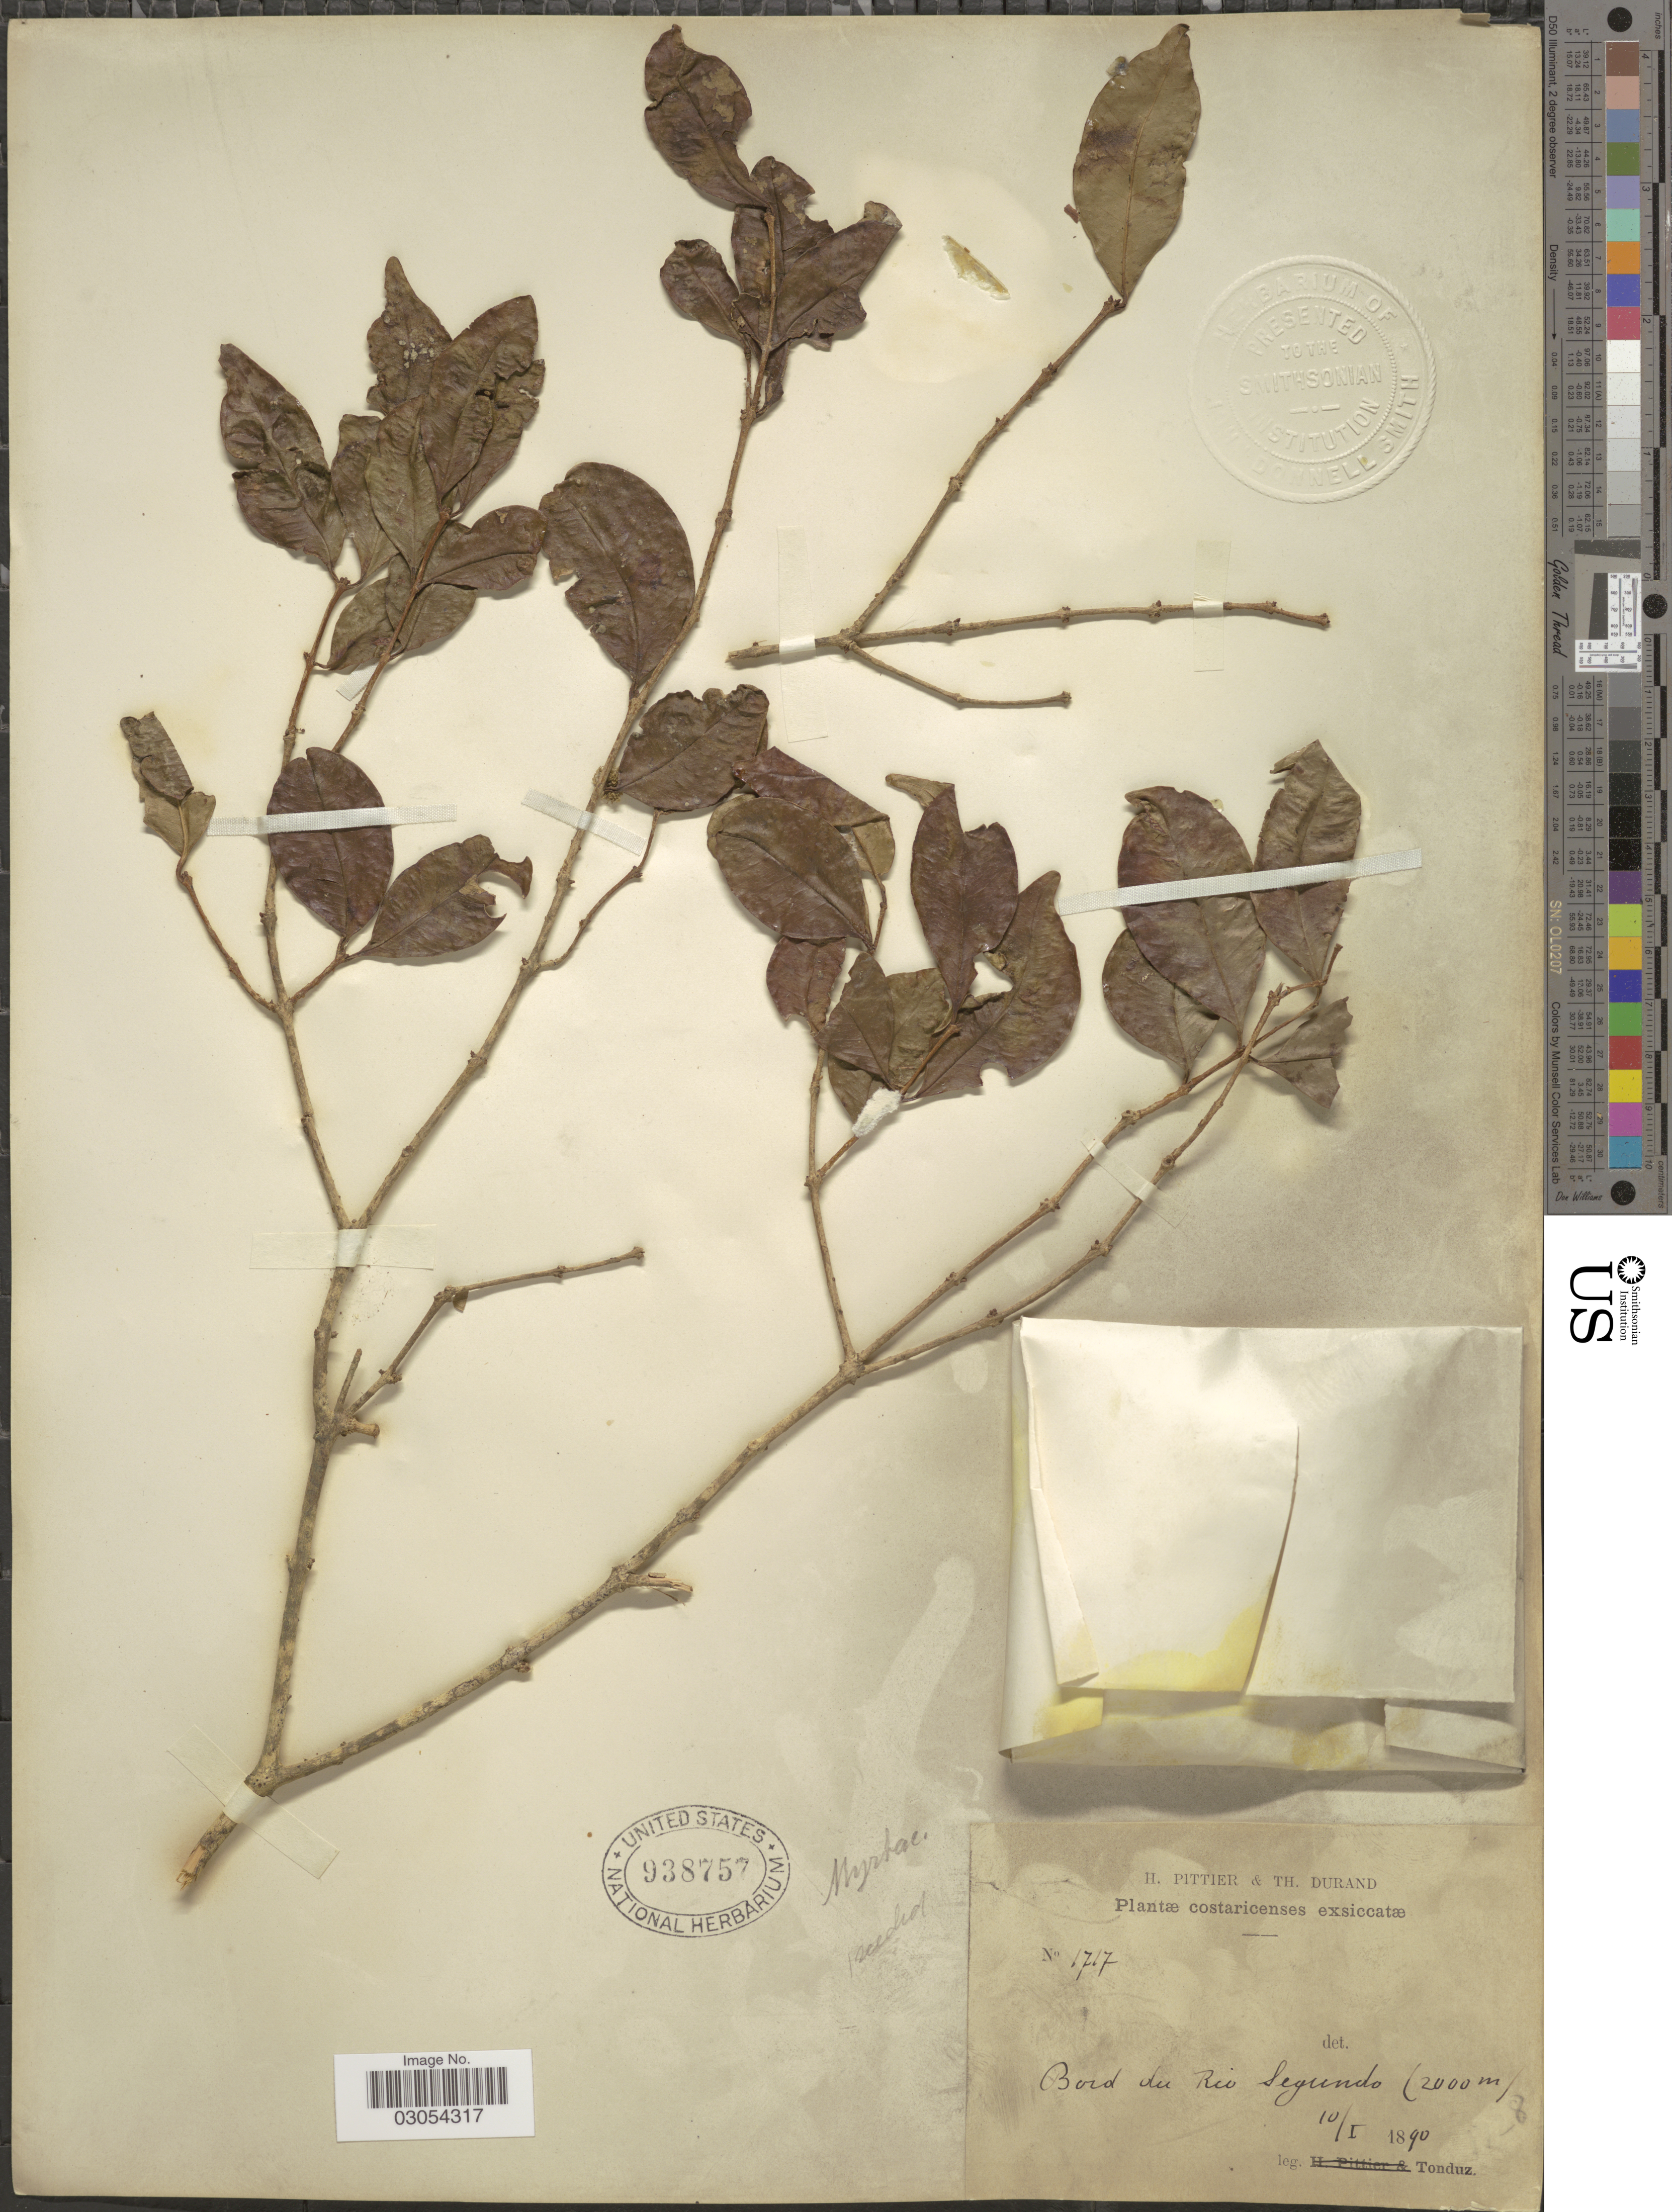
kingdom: Plantae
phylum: Tracheophyta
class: Magnoliopsida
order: Myrtales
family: Myrtaceae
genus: Eugenia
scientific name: Eugenia sp.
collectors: Tonduz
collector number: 1717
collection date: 1890-01-10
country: Costa Rica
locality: Bord du Rio Segundo.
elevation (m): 2000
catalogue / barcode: US 938757